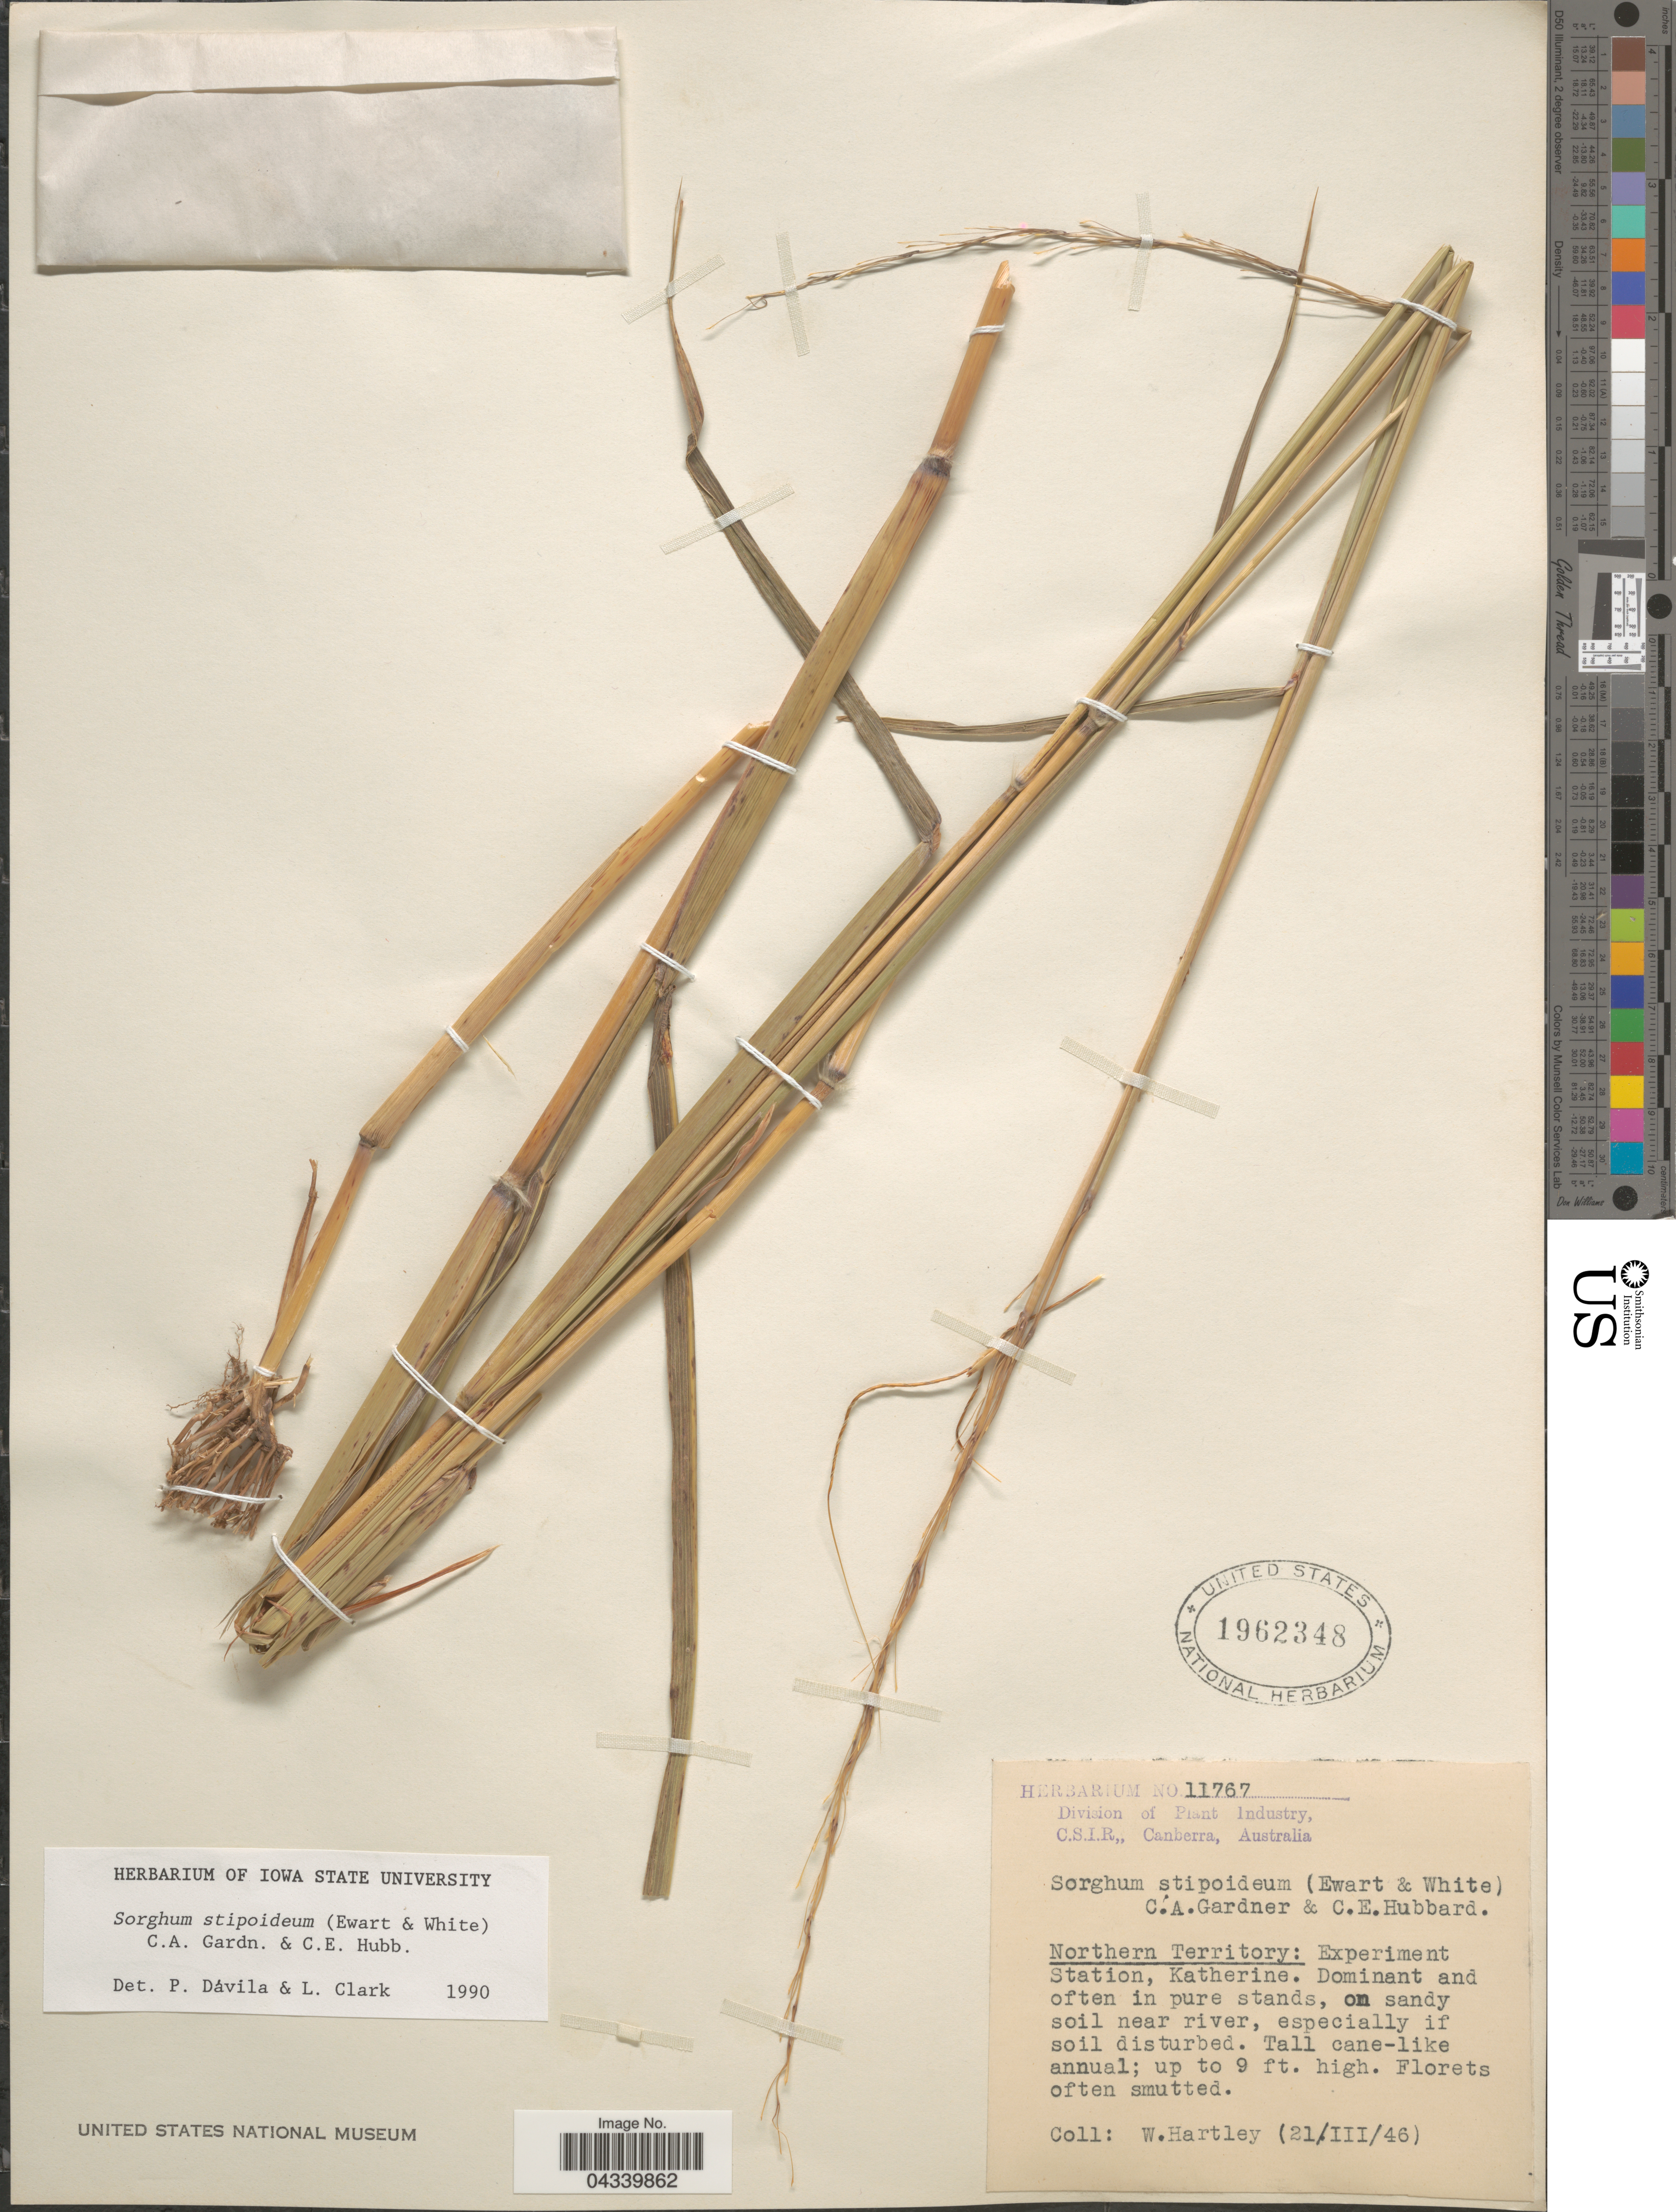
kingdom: Plantae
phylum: Tracheophyta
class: Liliopsida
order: Poales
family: Poaceae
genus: Sorghastrum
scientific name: Sorghastrum stipoides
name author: (Kunth) Nash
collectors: W. Hartley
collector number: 11767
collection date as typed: Transcribed d/m/y: 21/3/46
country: Australia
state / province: Northern Territory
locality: Experiment Station, Katherine.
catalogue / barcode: US 1962348